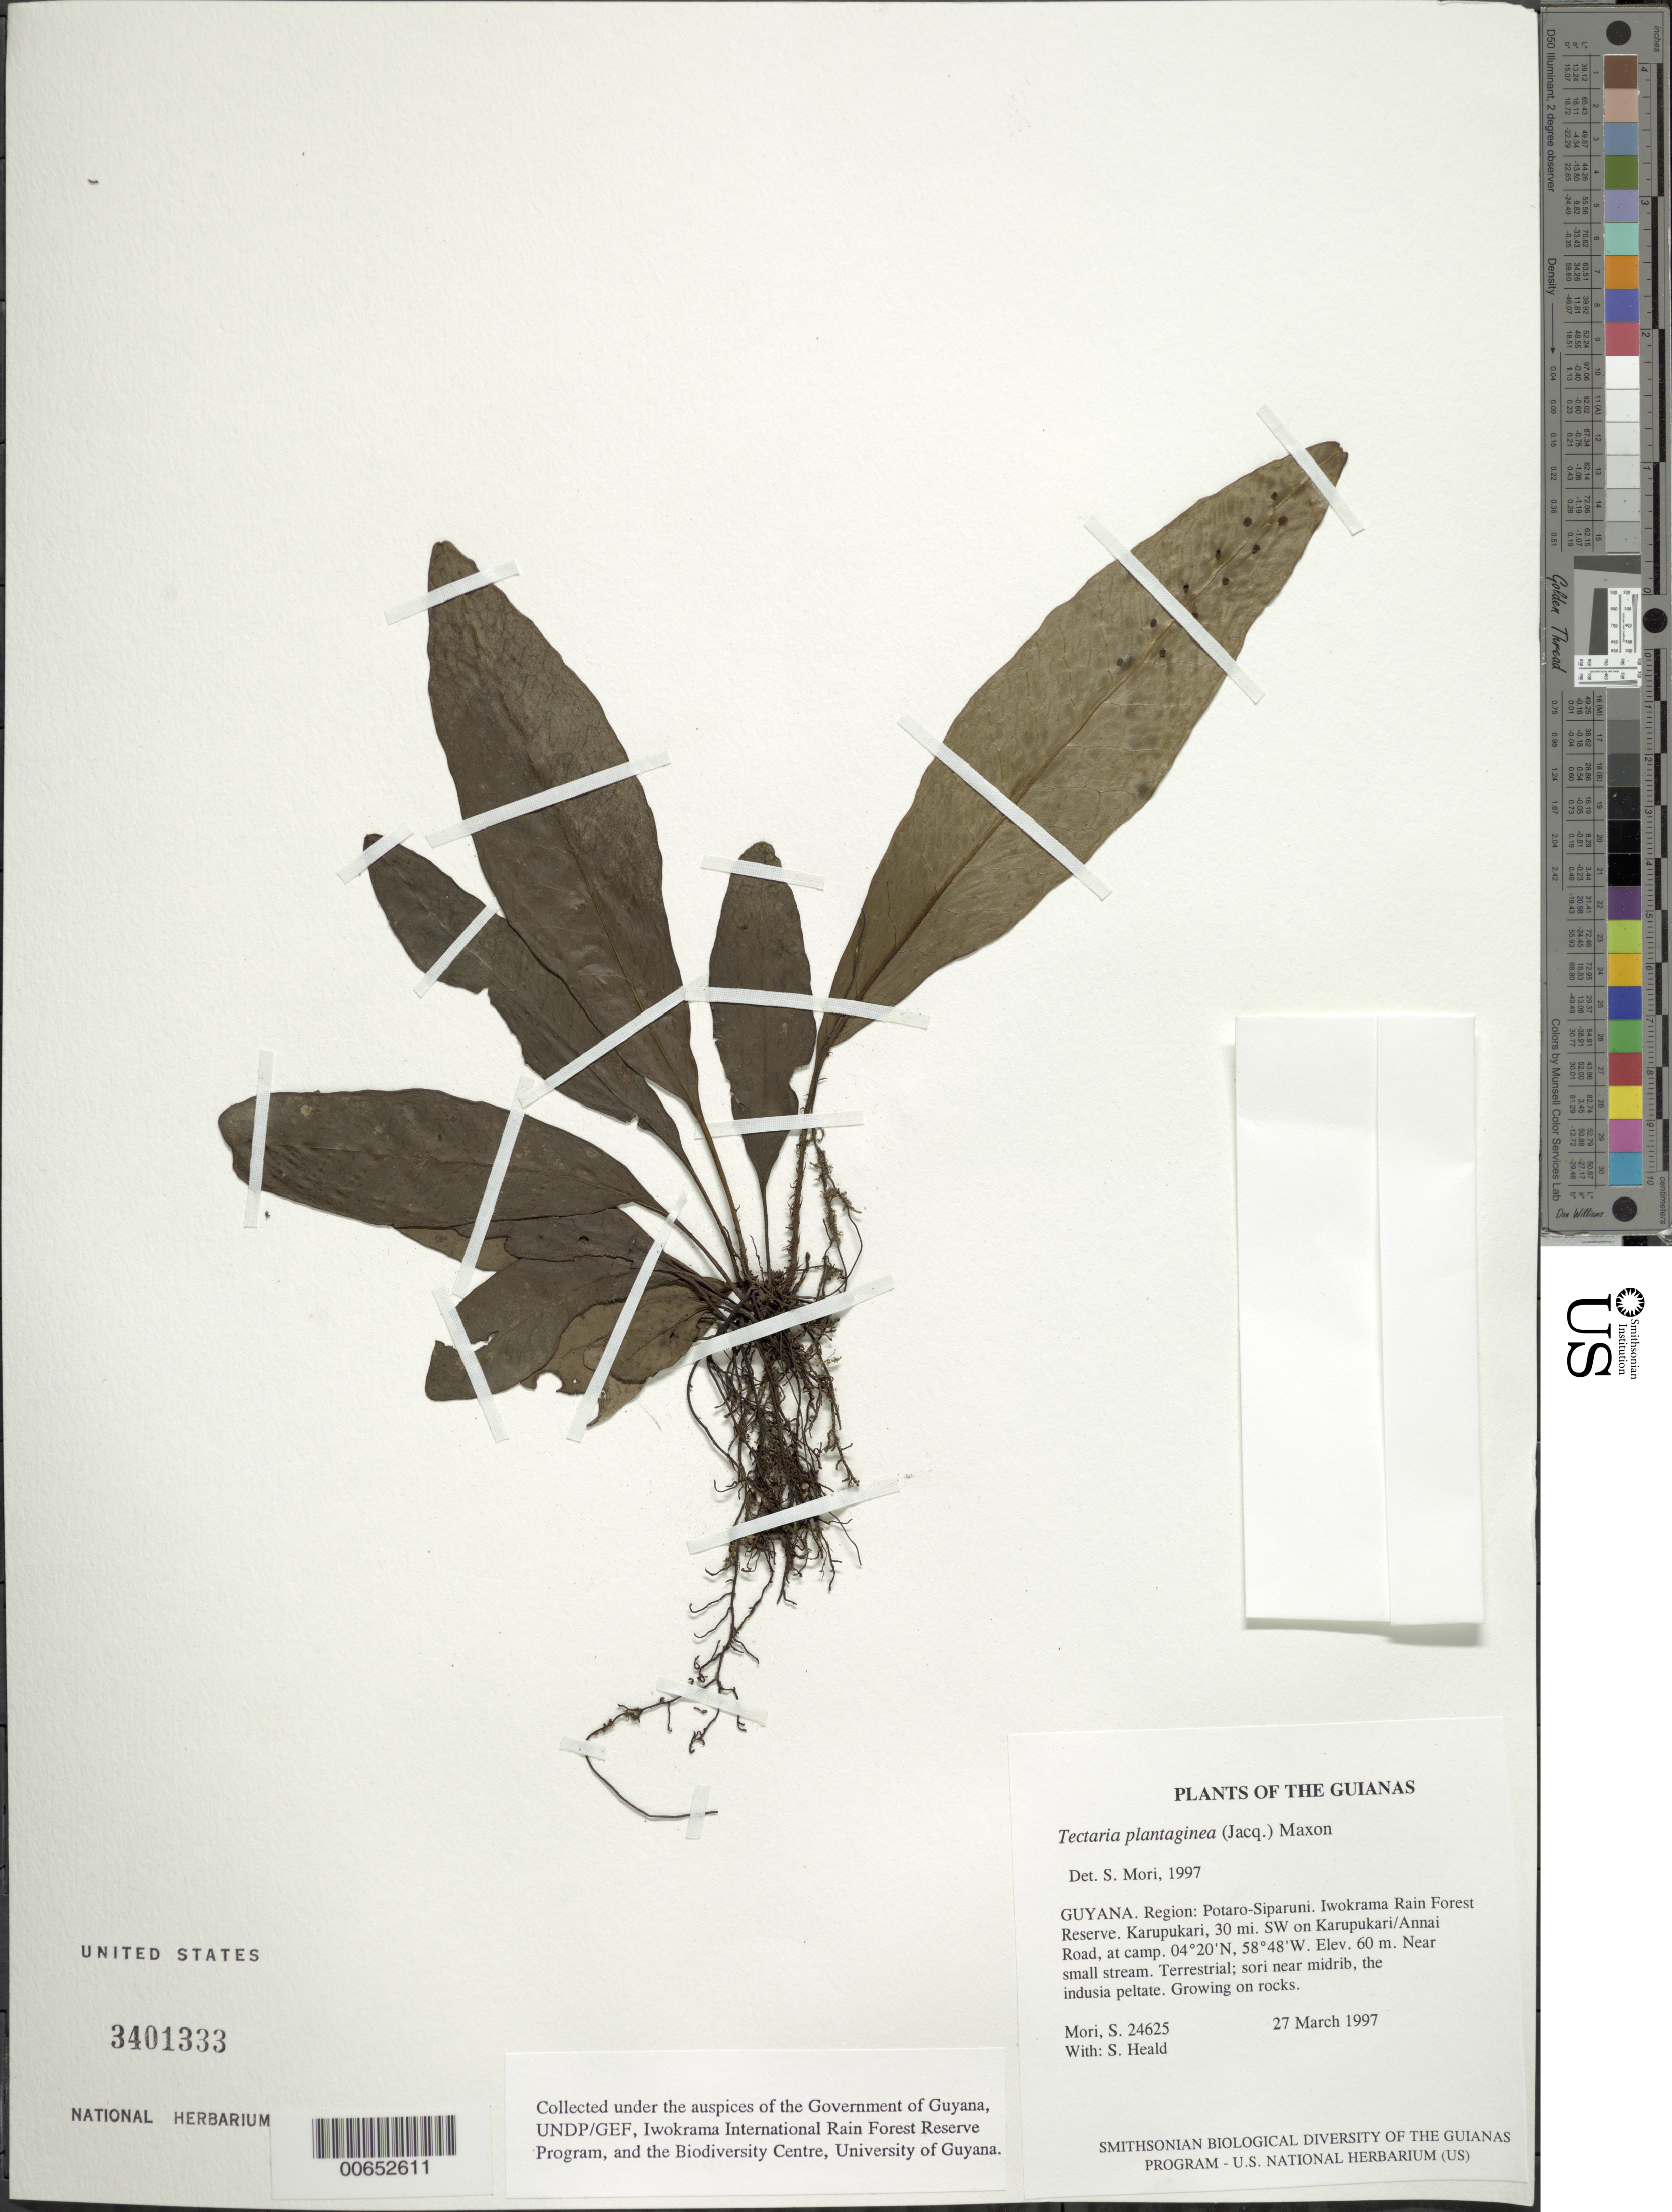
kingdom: Plantae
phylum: Tracheophyta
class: Polypodiopsida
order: Polypodiales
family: Tectariaceae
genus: Tectaria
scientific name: Tectaria plantaginea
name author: (Jacq.) Maxon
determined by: Mori, Scott A.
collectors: S. Mori & S. Heald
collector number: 24625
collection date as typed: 27 March 1997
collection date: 1997-03-27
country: Guyana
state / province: Potaro-Siparuni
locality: Iwokrama Rain Forest Reserve. Karupukari, 30 mi. SW on Karupukari/Annai Road, at camp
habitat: Near small stream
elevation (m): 60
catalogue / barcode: US 3401333